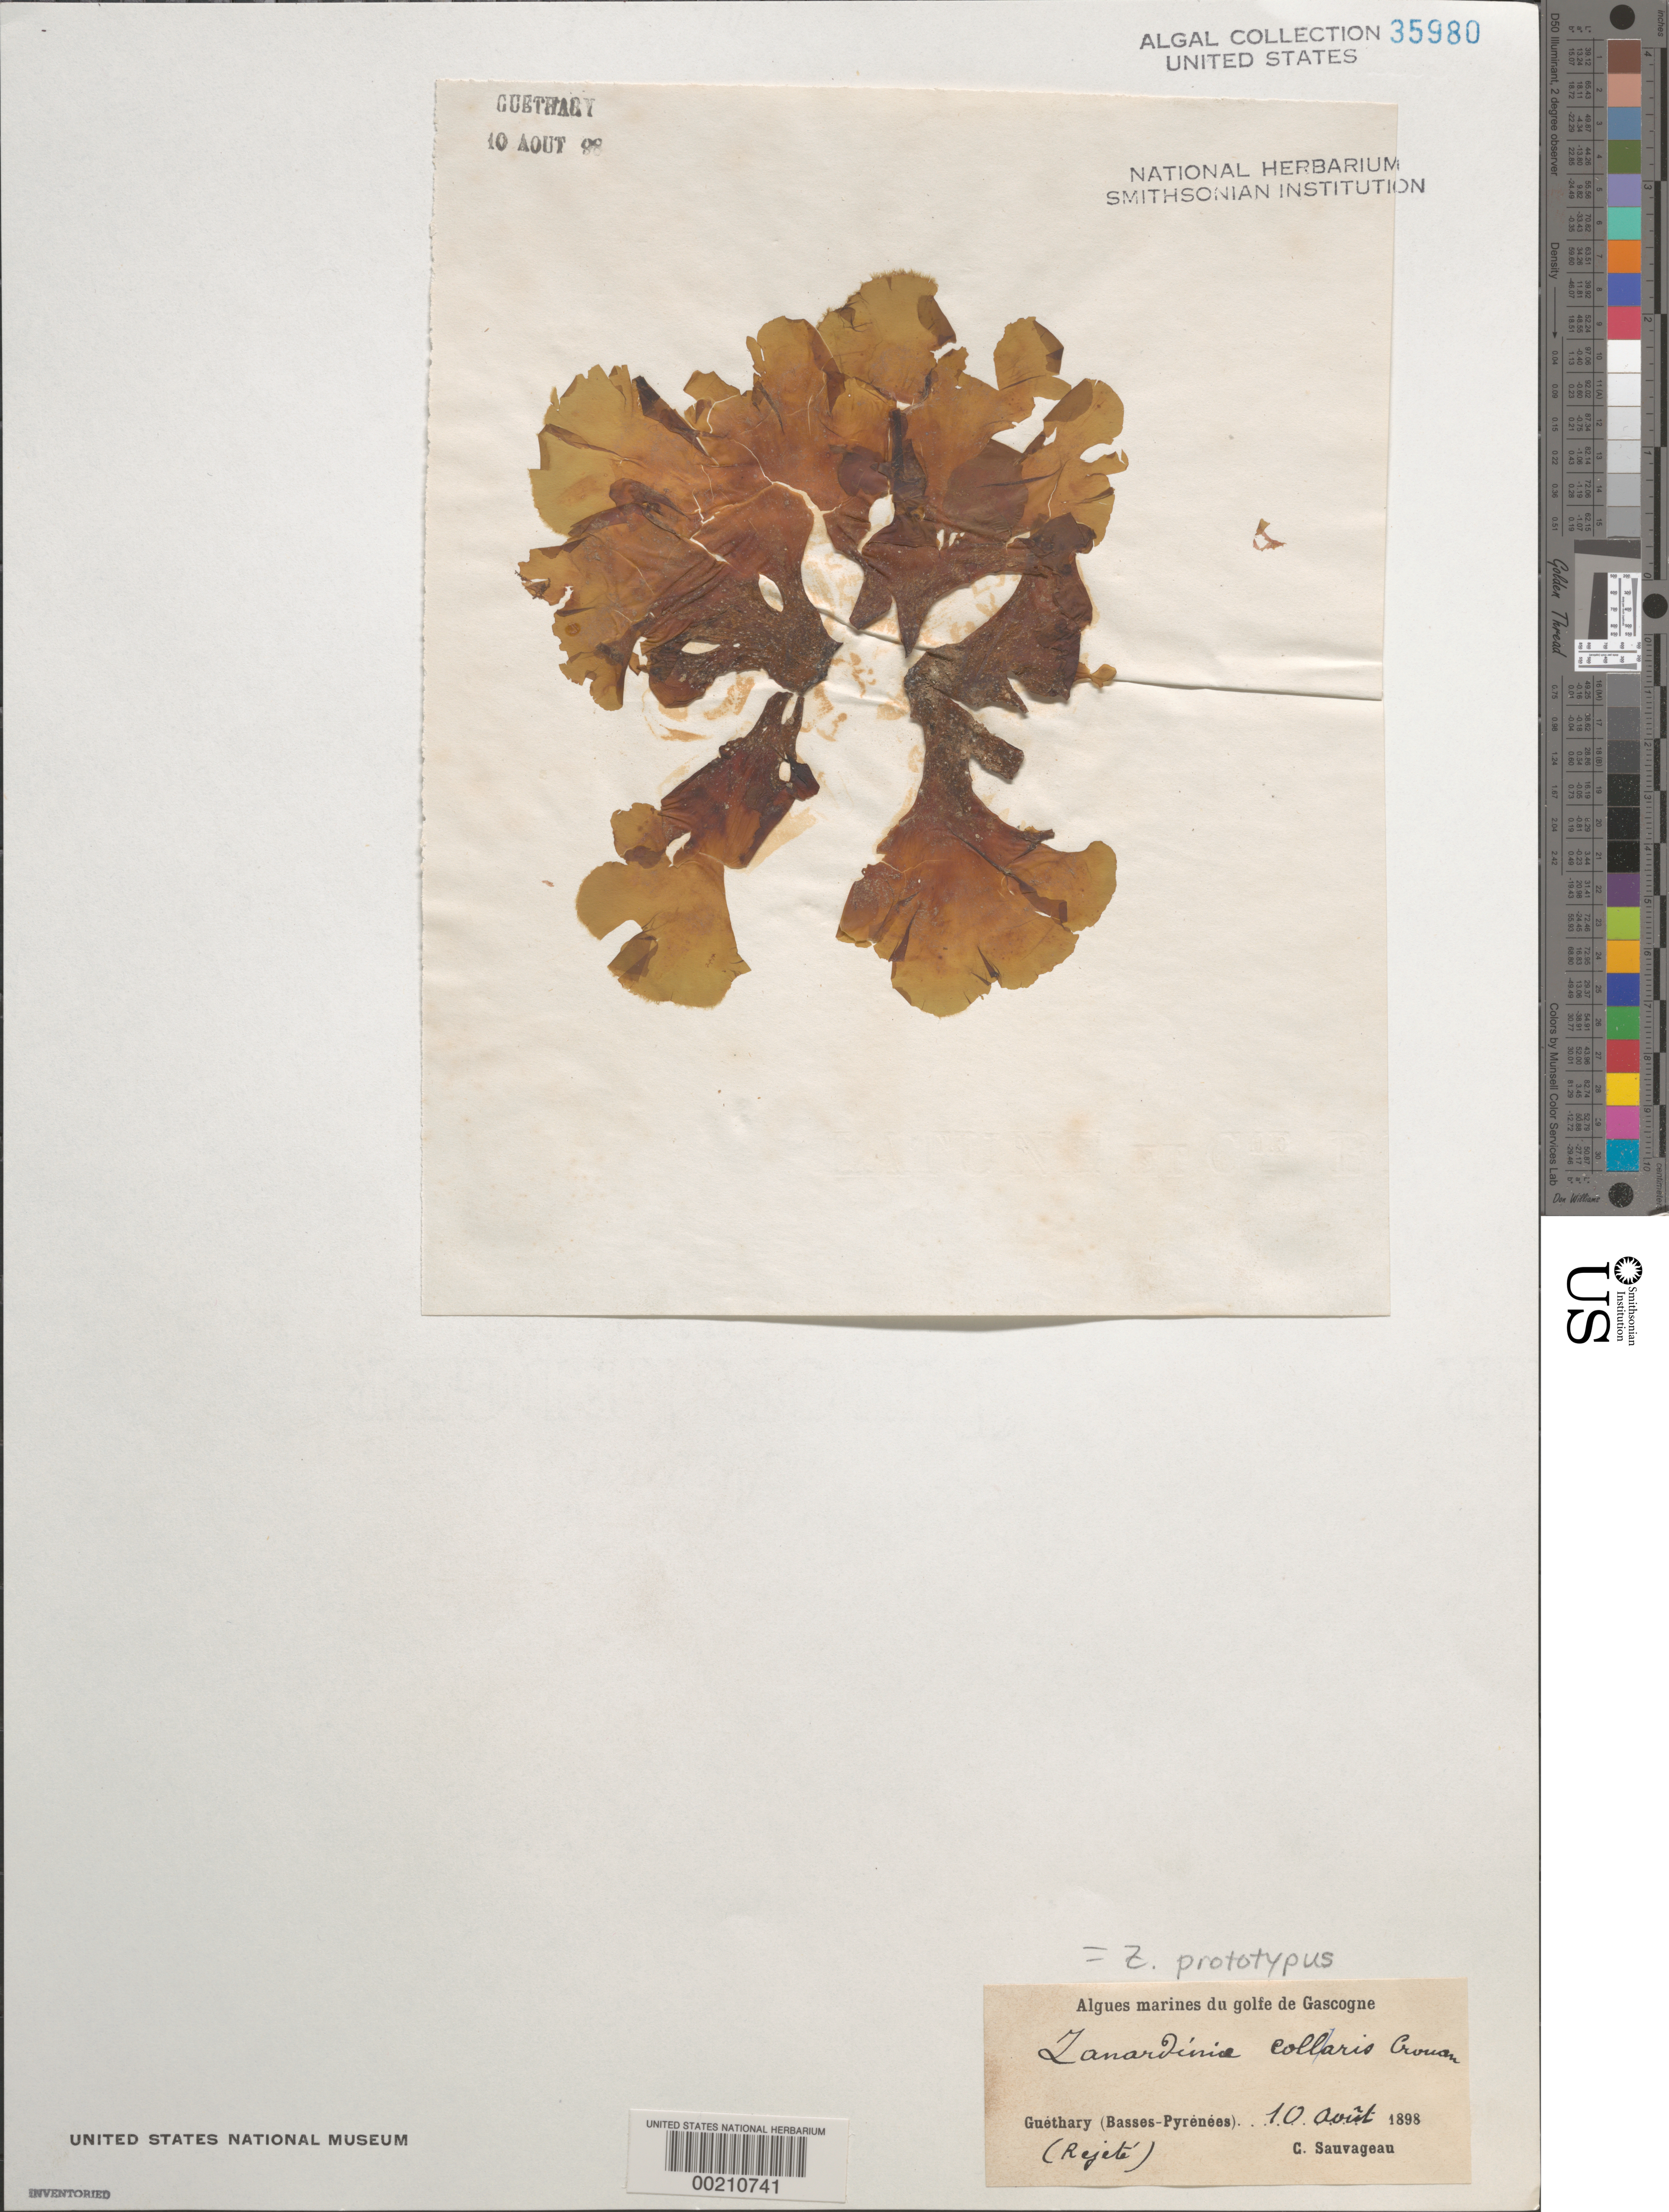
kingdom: Chromista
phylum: Ochrophyta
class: Phaeophyceae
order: Cutleriales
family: Cutleriaceae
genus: Zanardinia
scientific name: Zanardinia typus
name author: (Nardo) P.C. Silva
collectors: C. F. Sauvageau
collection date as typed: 10 Aug 1898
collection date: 1898-08-10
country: France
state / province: Nouvelle-Aquitaine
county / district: Pyrénées-Atlantiques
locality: Guethary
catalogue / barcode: US 35980